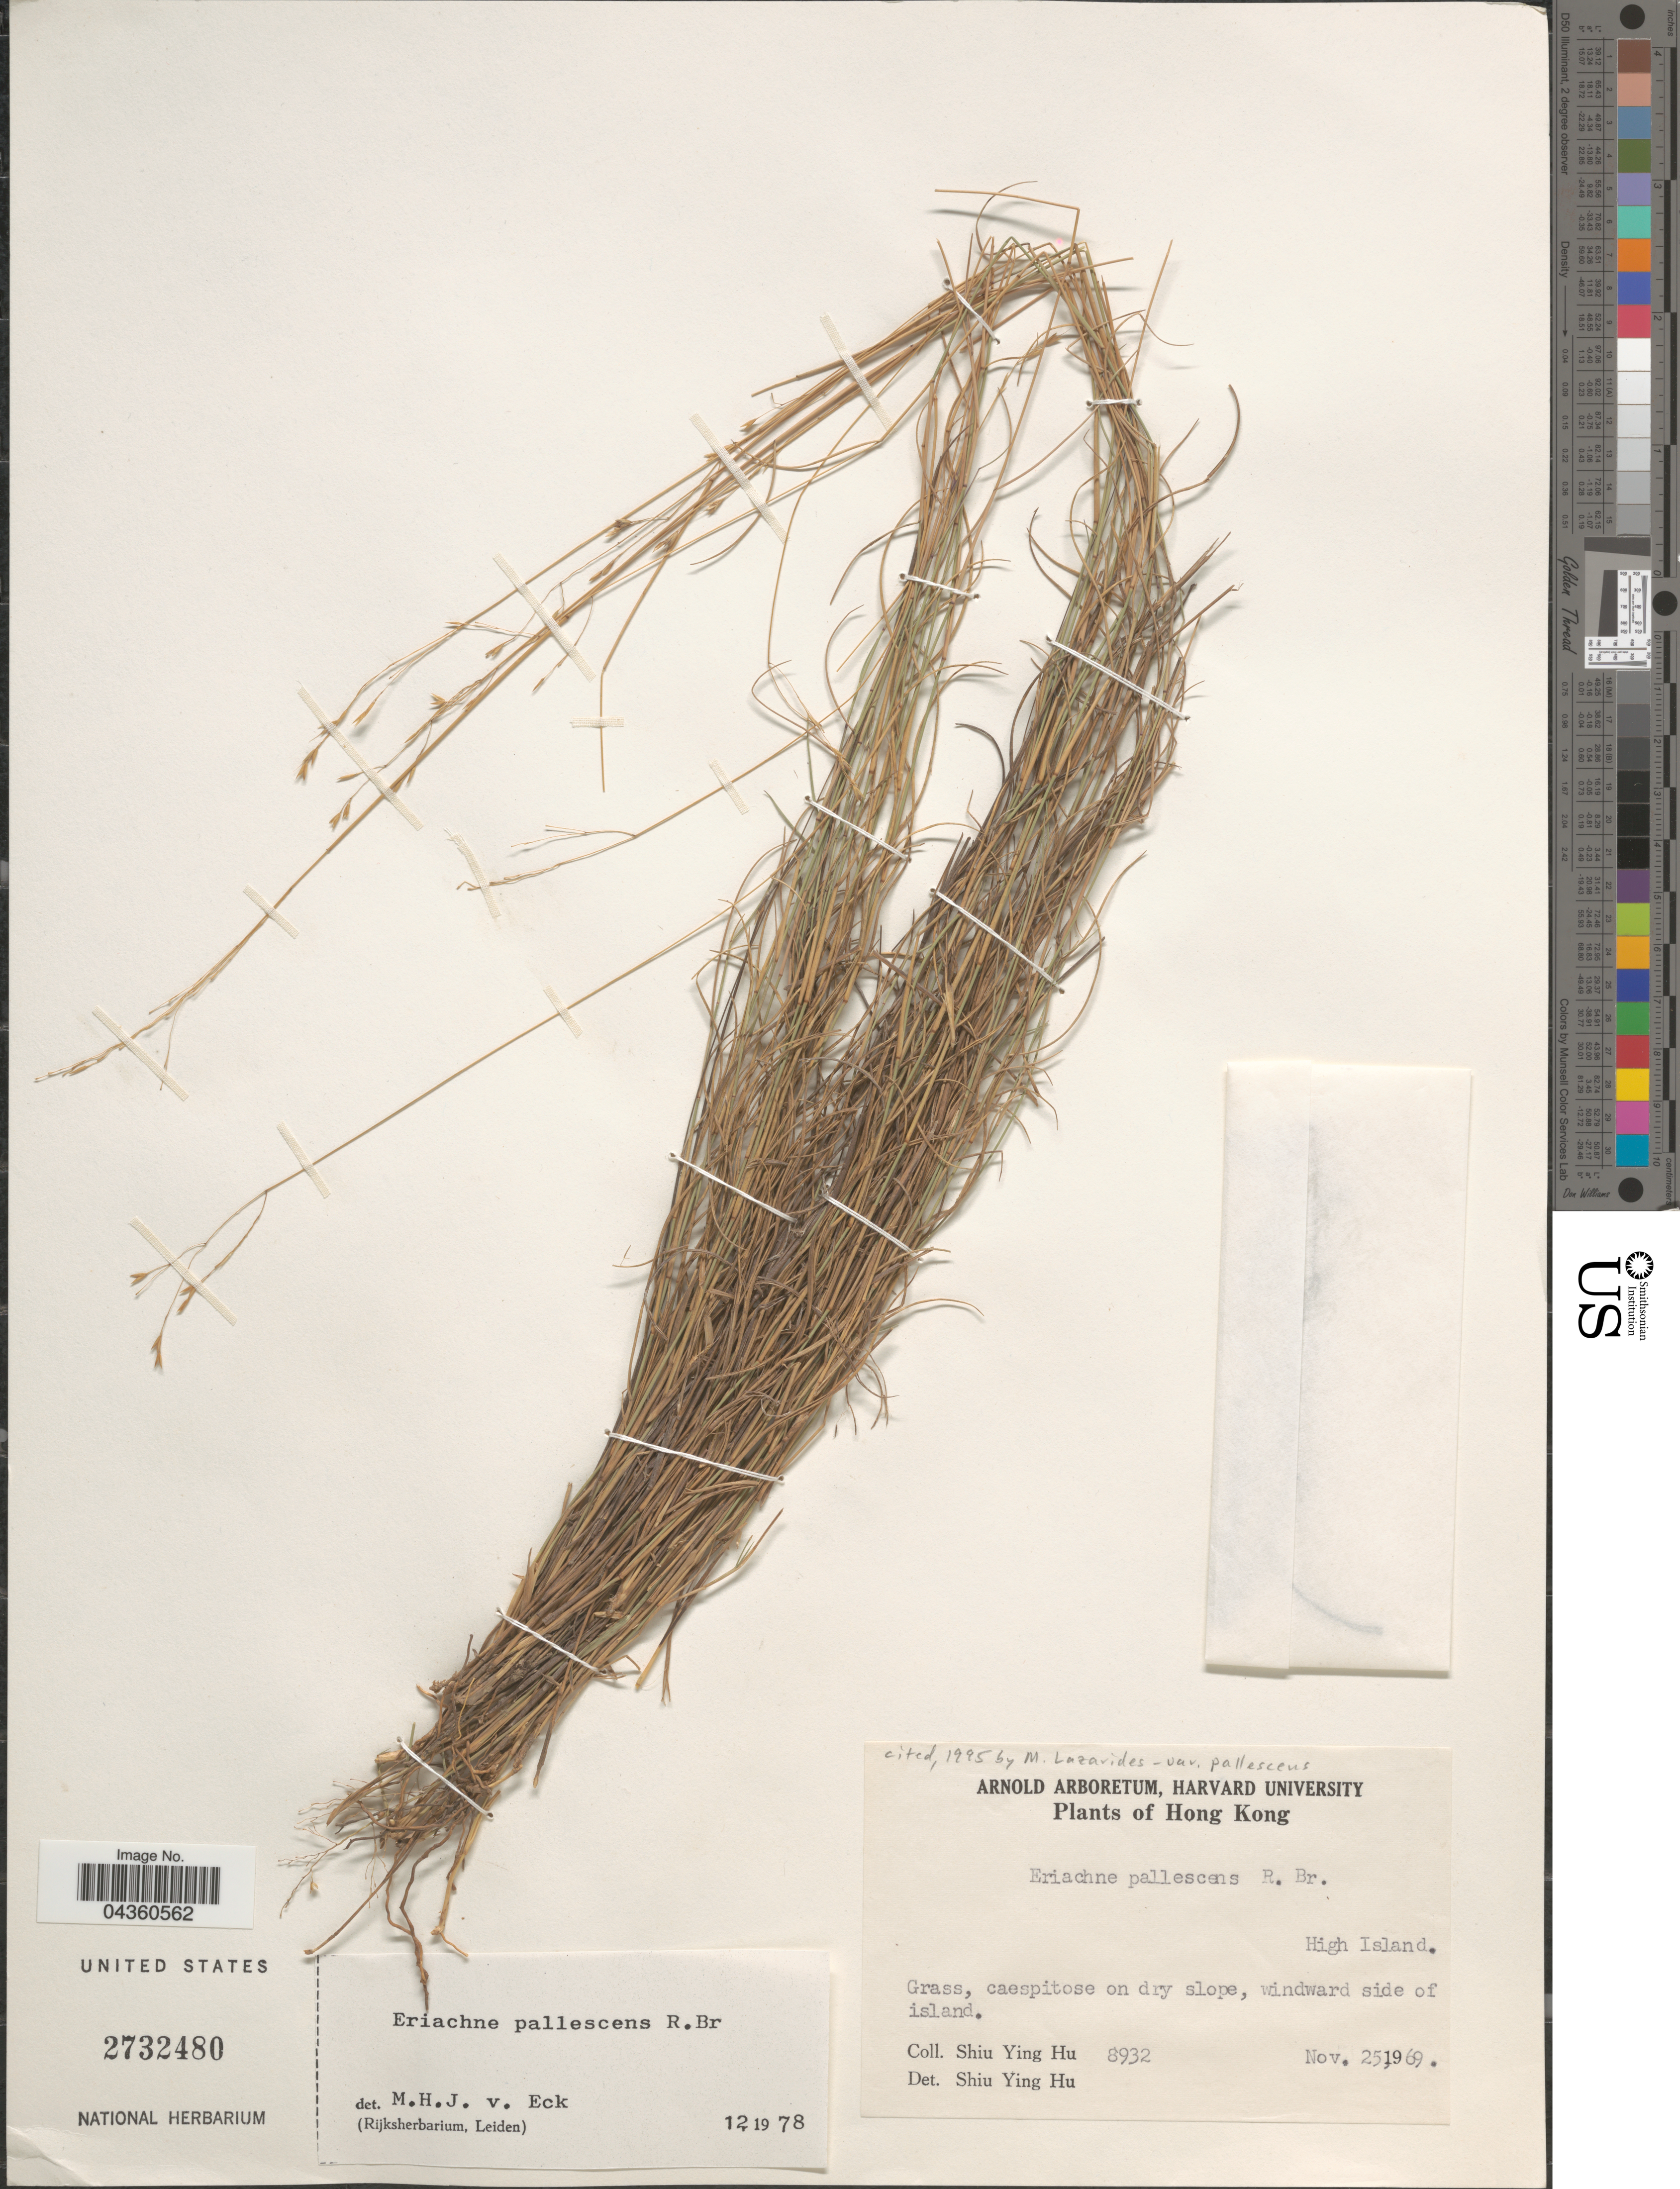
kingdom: Plantae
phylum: Tracheophyta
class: Liliopsida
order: Poales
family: Poaceae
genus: Eriachne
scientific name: Eriachne pallescens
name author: R. Br.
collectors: S. Y. Hu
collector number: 8932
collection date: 1969-11-25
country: China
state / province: Hong Kong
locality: High Island. Windward side of island.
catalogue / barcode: US 2732480